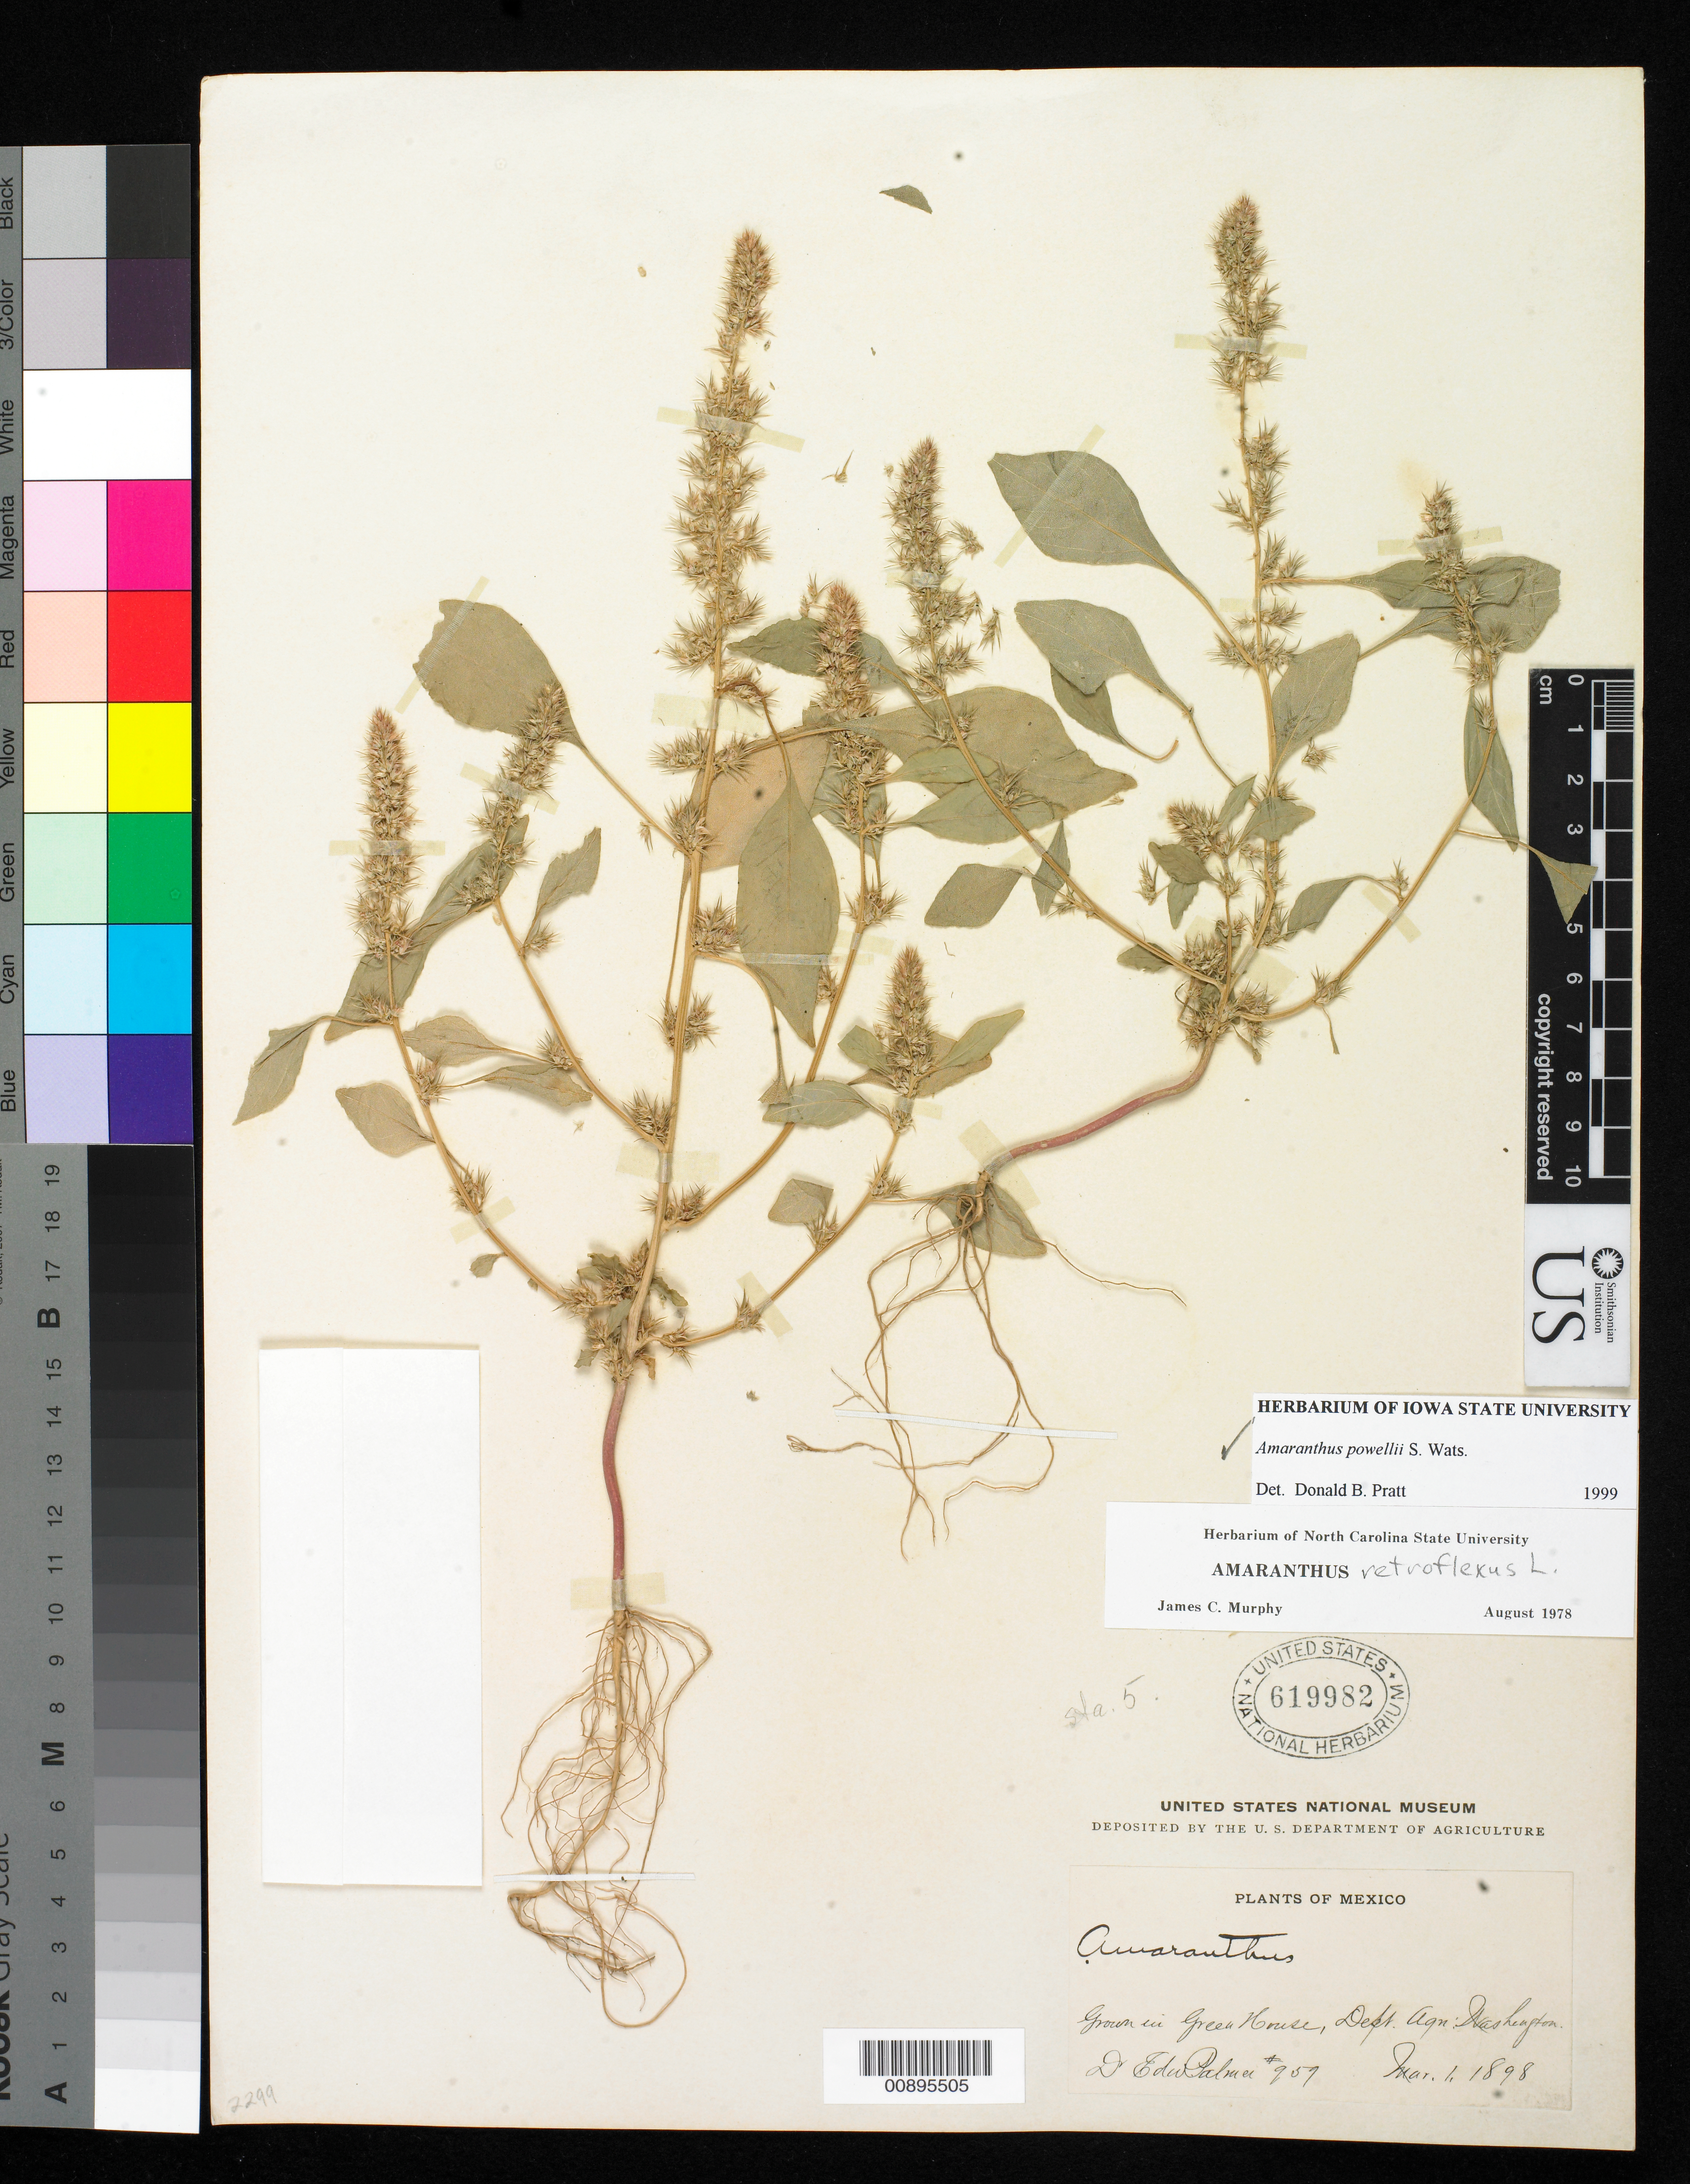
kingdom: Plantae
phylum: Tracheophyta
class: Magnoliopsida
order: Caryophyllales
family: Amaranthaceae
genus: Amaranthus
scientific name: Amaranthus powellii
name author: S. Watson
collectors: E. Palmer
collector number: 959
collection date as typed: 01 Mar 1898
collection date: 1898-03-01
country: Mexico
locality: Mexico.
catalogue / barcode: US 619982